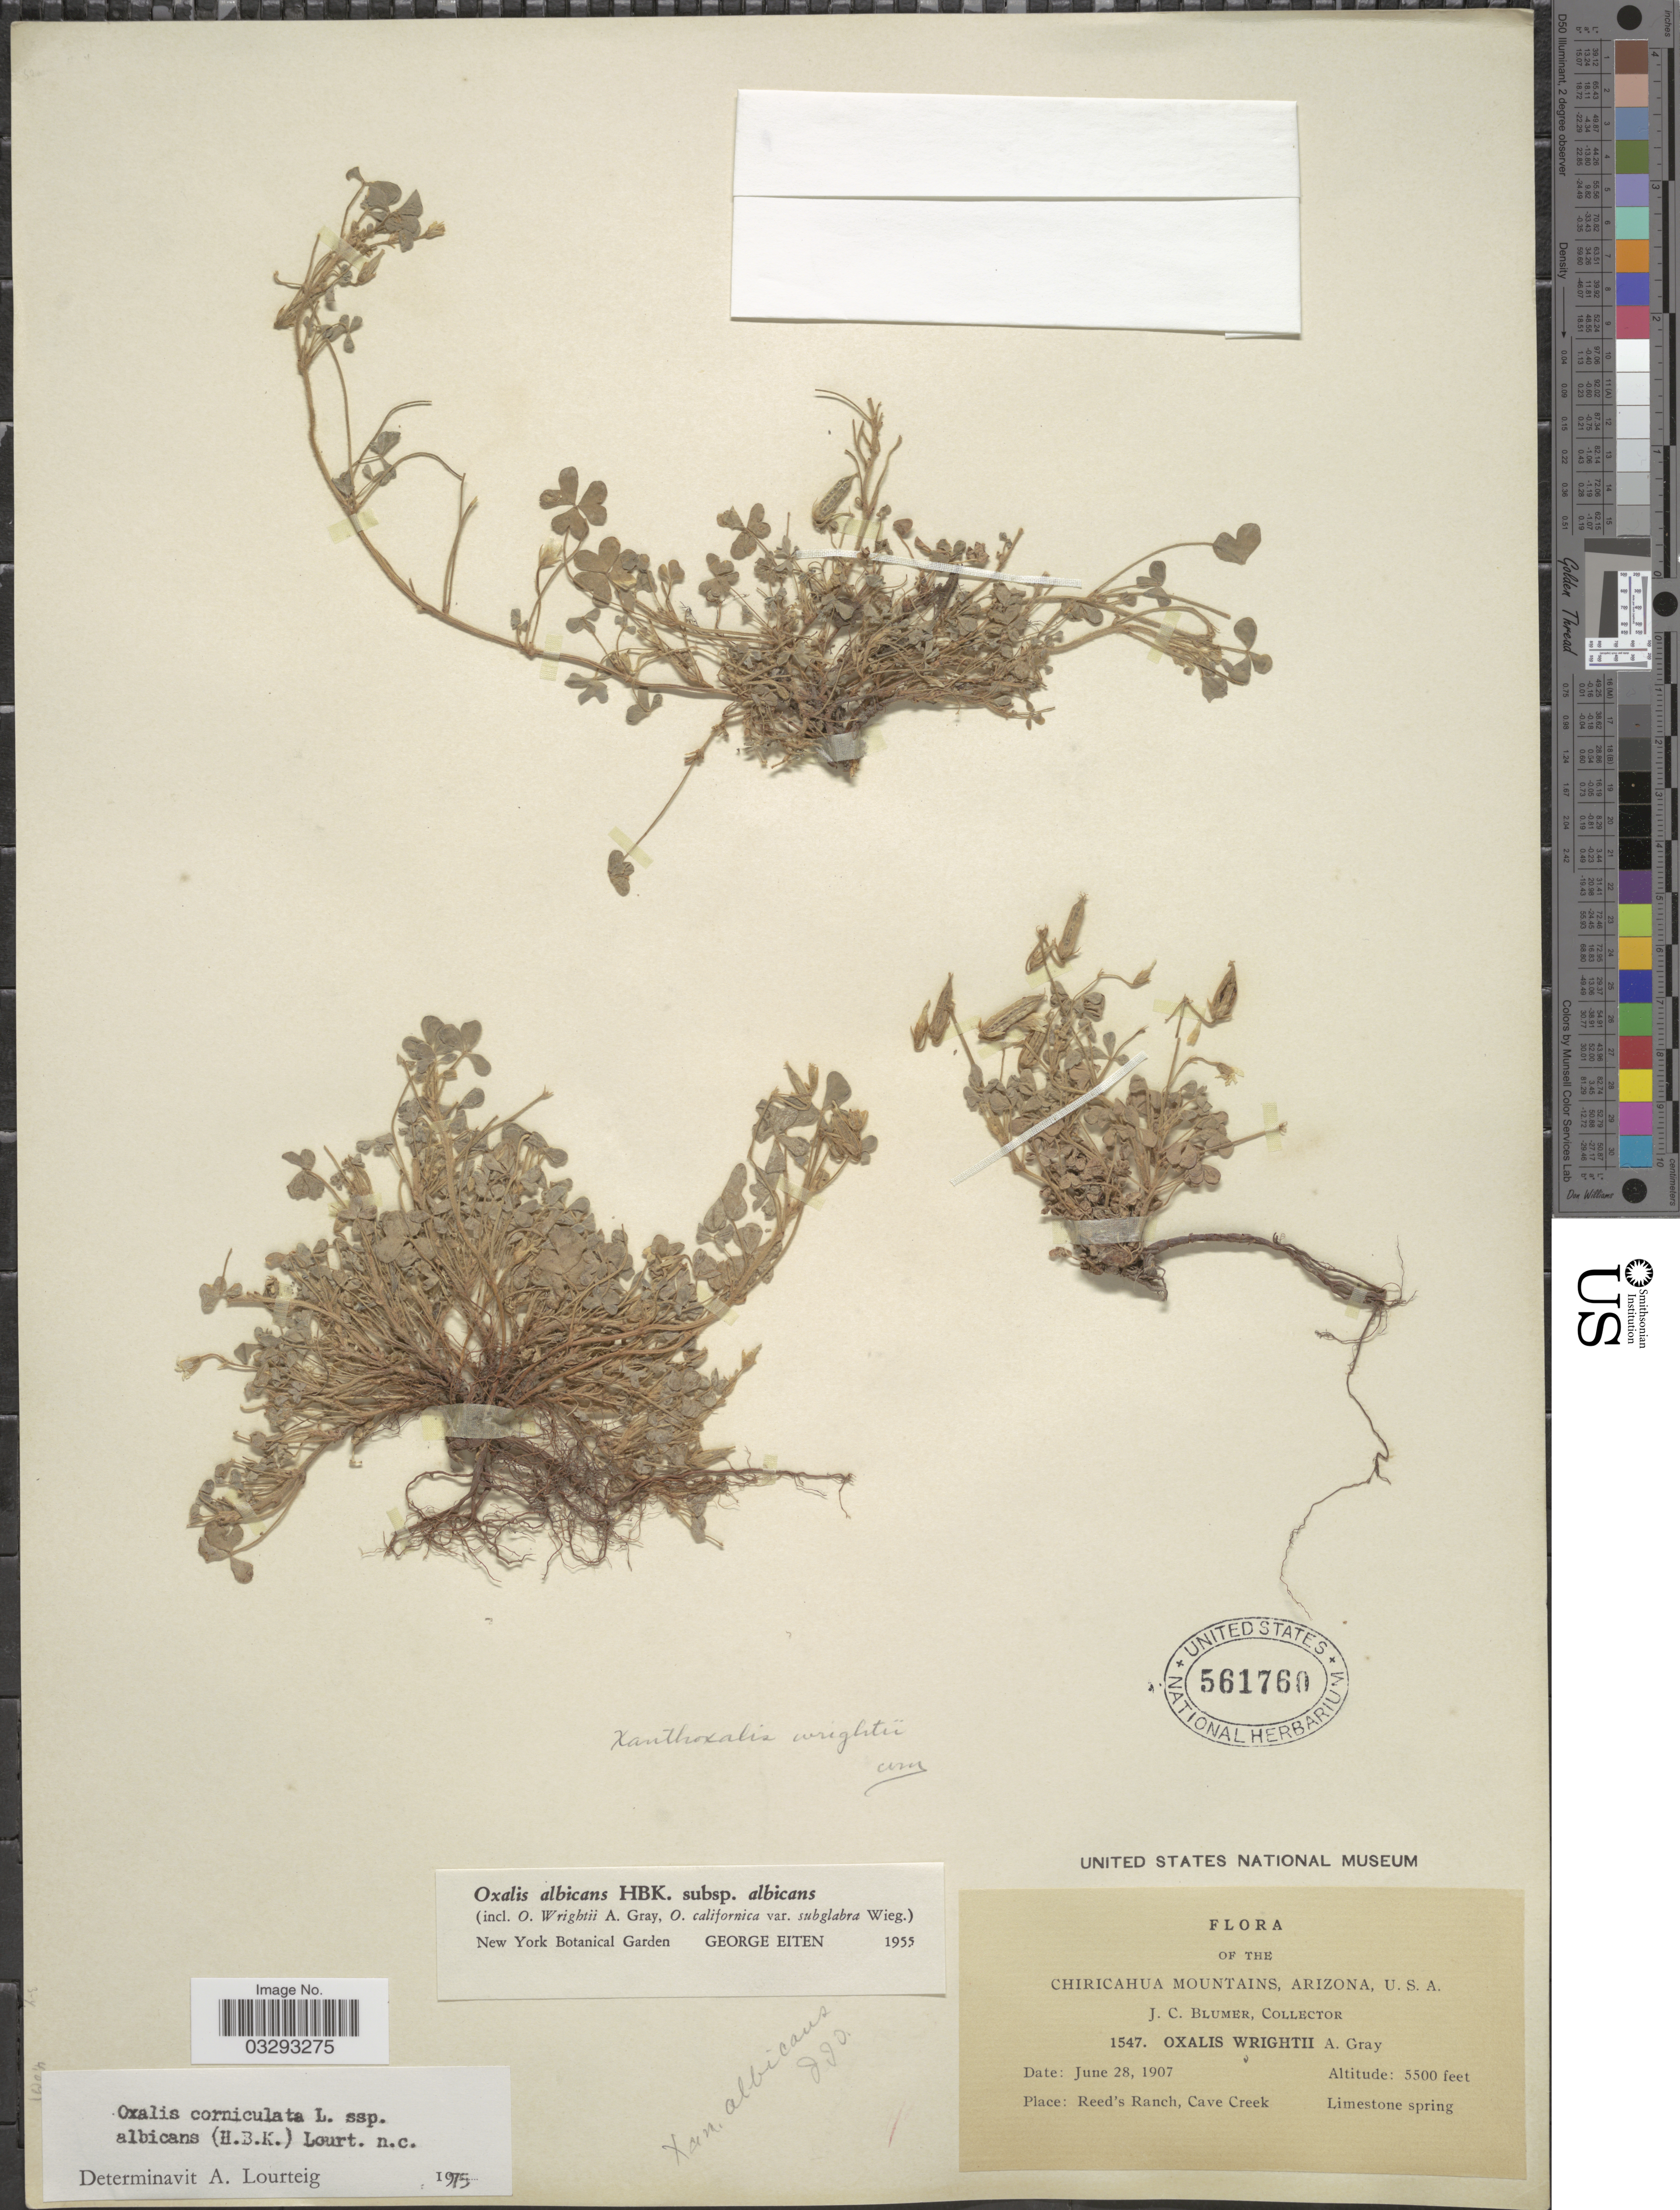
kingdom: Plantae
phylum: Tracheophyta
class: Magnoliopsida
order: Oxalidales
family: Oxalidaceae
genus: Oxalis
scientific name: Oxalis corniculata subsp. albicans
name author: (Kunth) Lourteig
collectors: J. C. Blumer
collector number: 1547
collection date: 1907-06-28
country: United States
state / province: Arizona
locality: Chiricahua Mountains. Reed's Ranch, Cave Creek. Limestone spring.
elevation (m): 1676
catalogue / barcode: US 561760